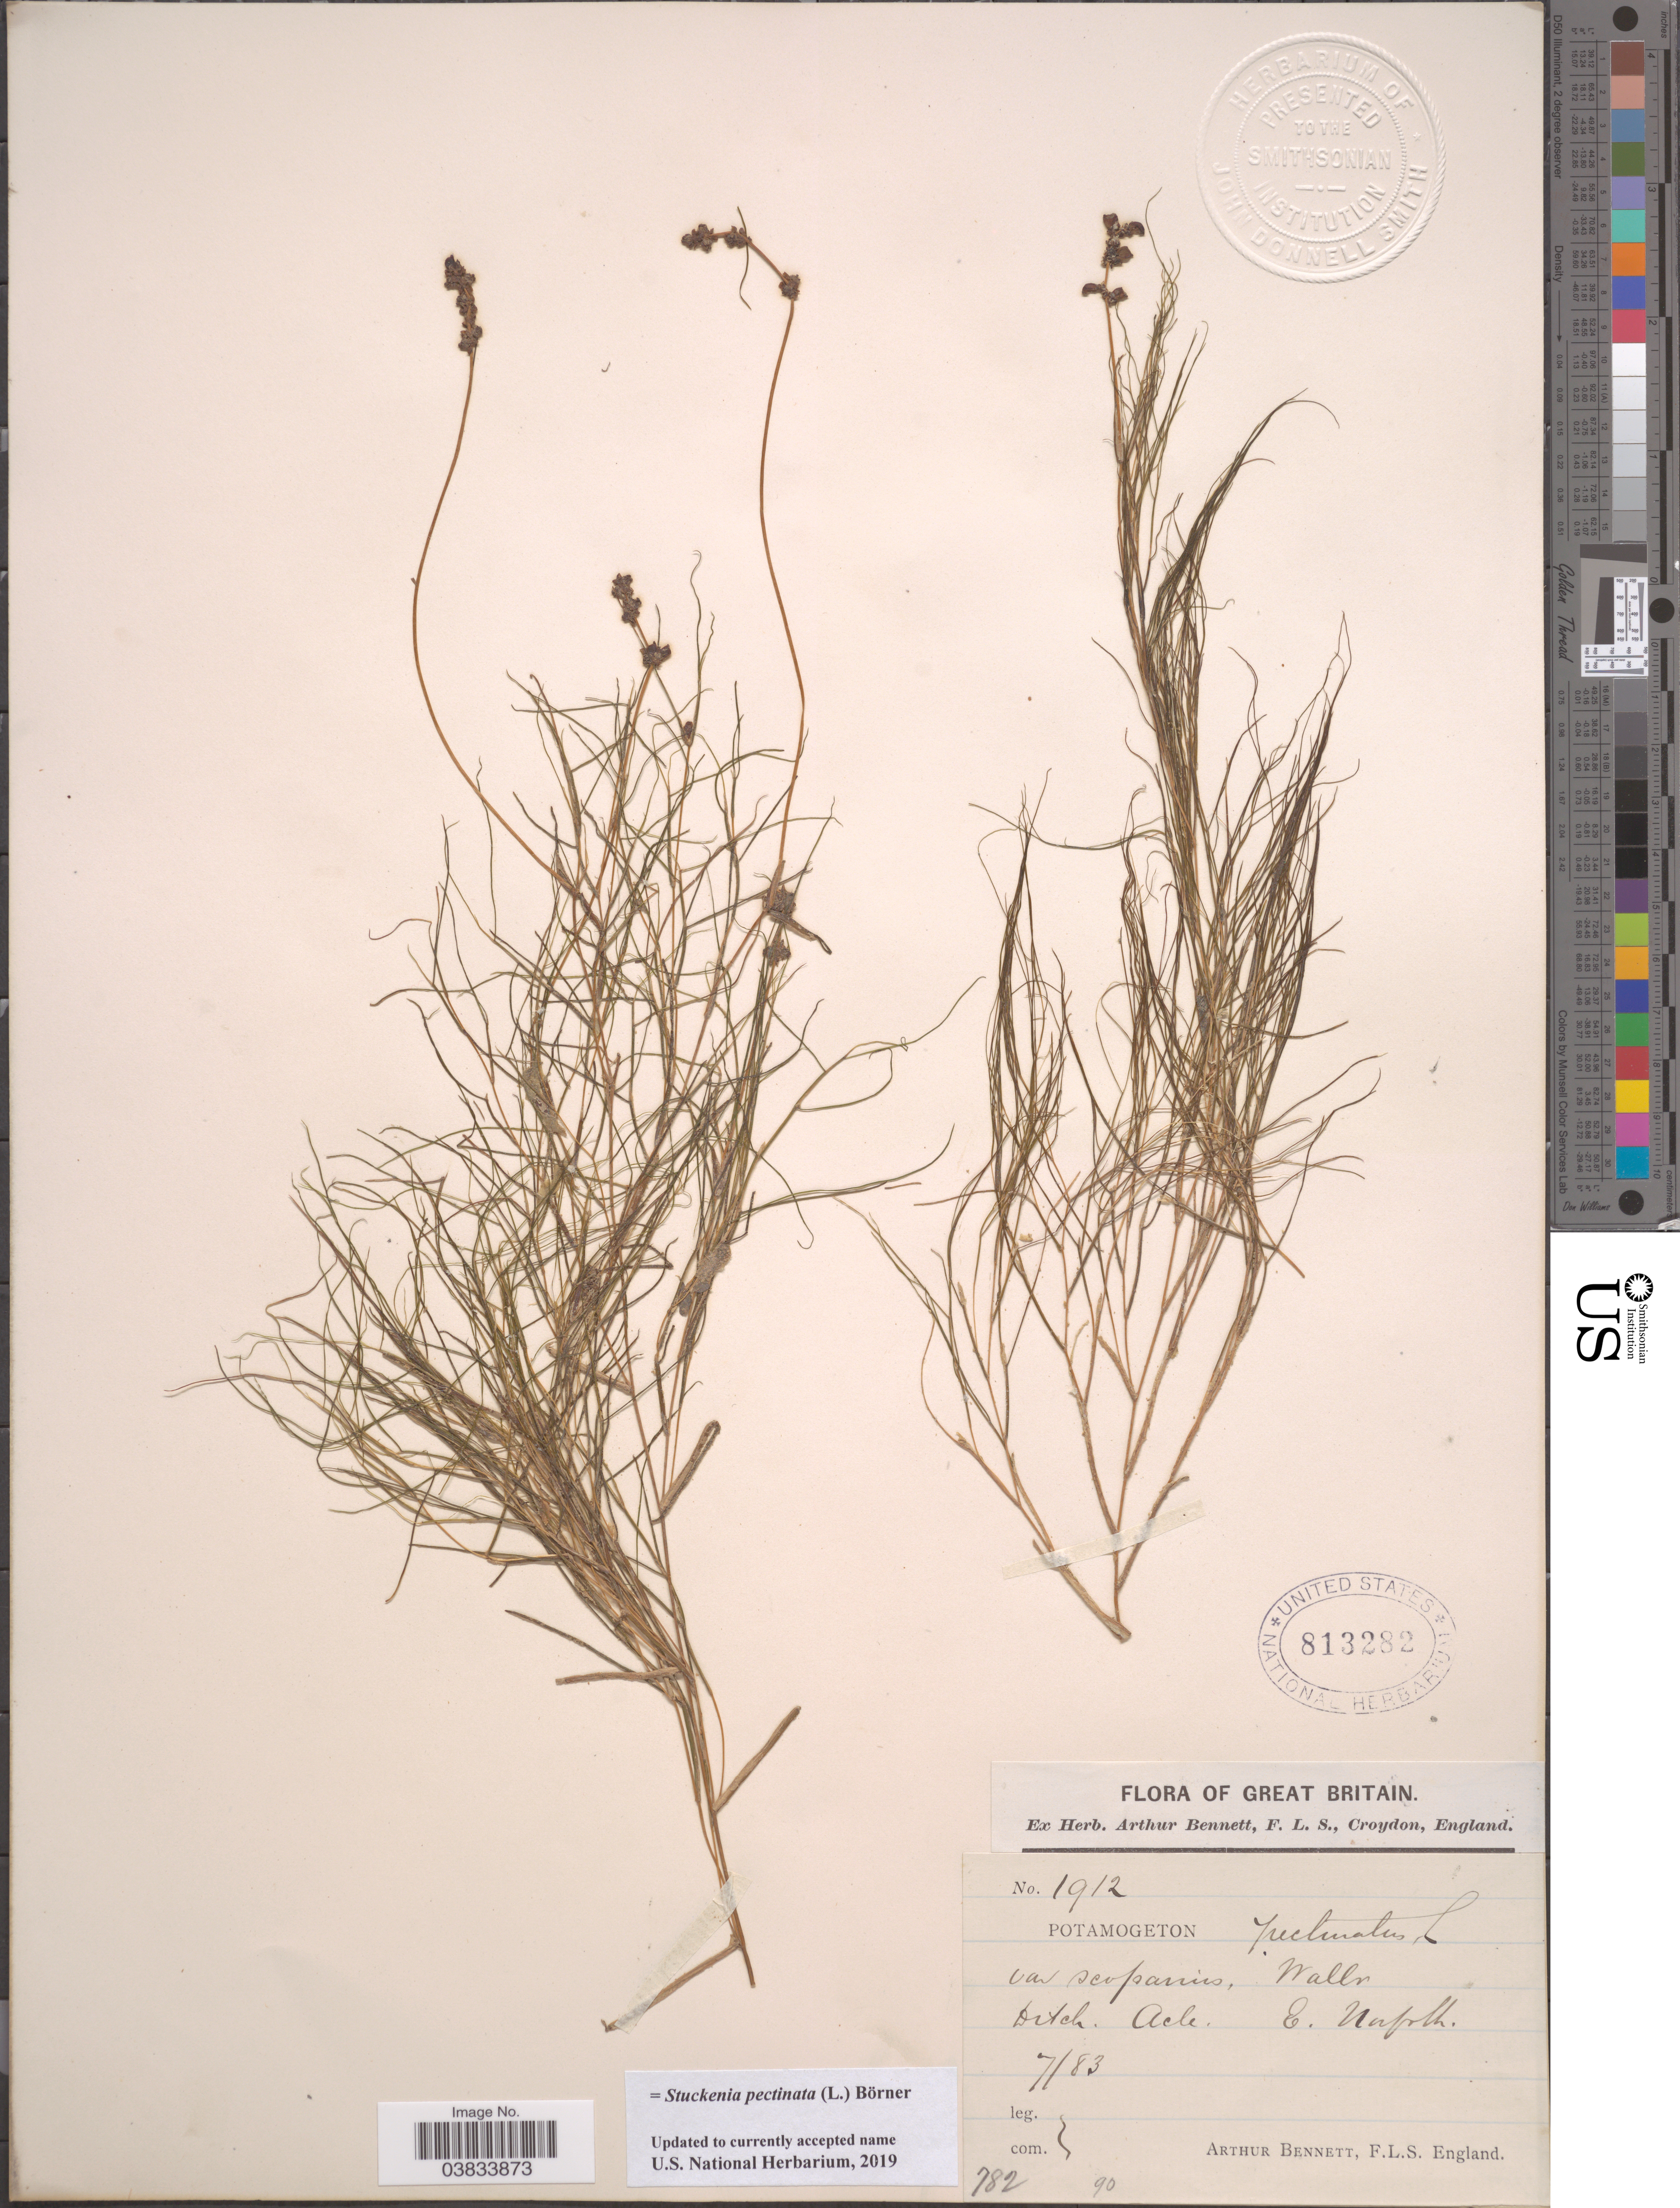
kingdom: Plantae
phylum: Tracheophyta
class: Liliopsida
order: Alismatales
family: Potamogetonaceae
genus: Stuckenia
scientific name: Stuckenia pectinata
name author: (L.) Börner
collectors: A. Bennett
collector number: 1912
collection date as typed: Transcribed d/m/y: /7/83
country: United Kingdom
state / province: England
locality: Great Britain. Ditch. Acle. E. Norfolk.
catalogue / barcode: US 813282